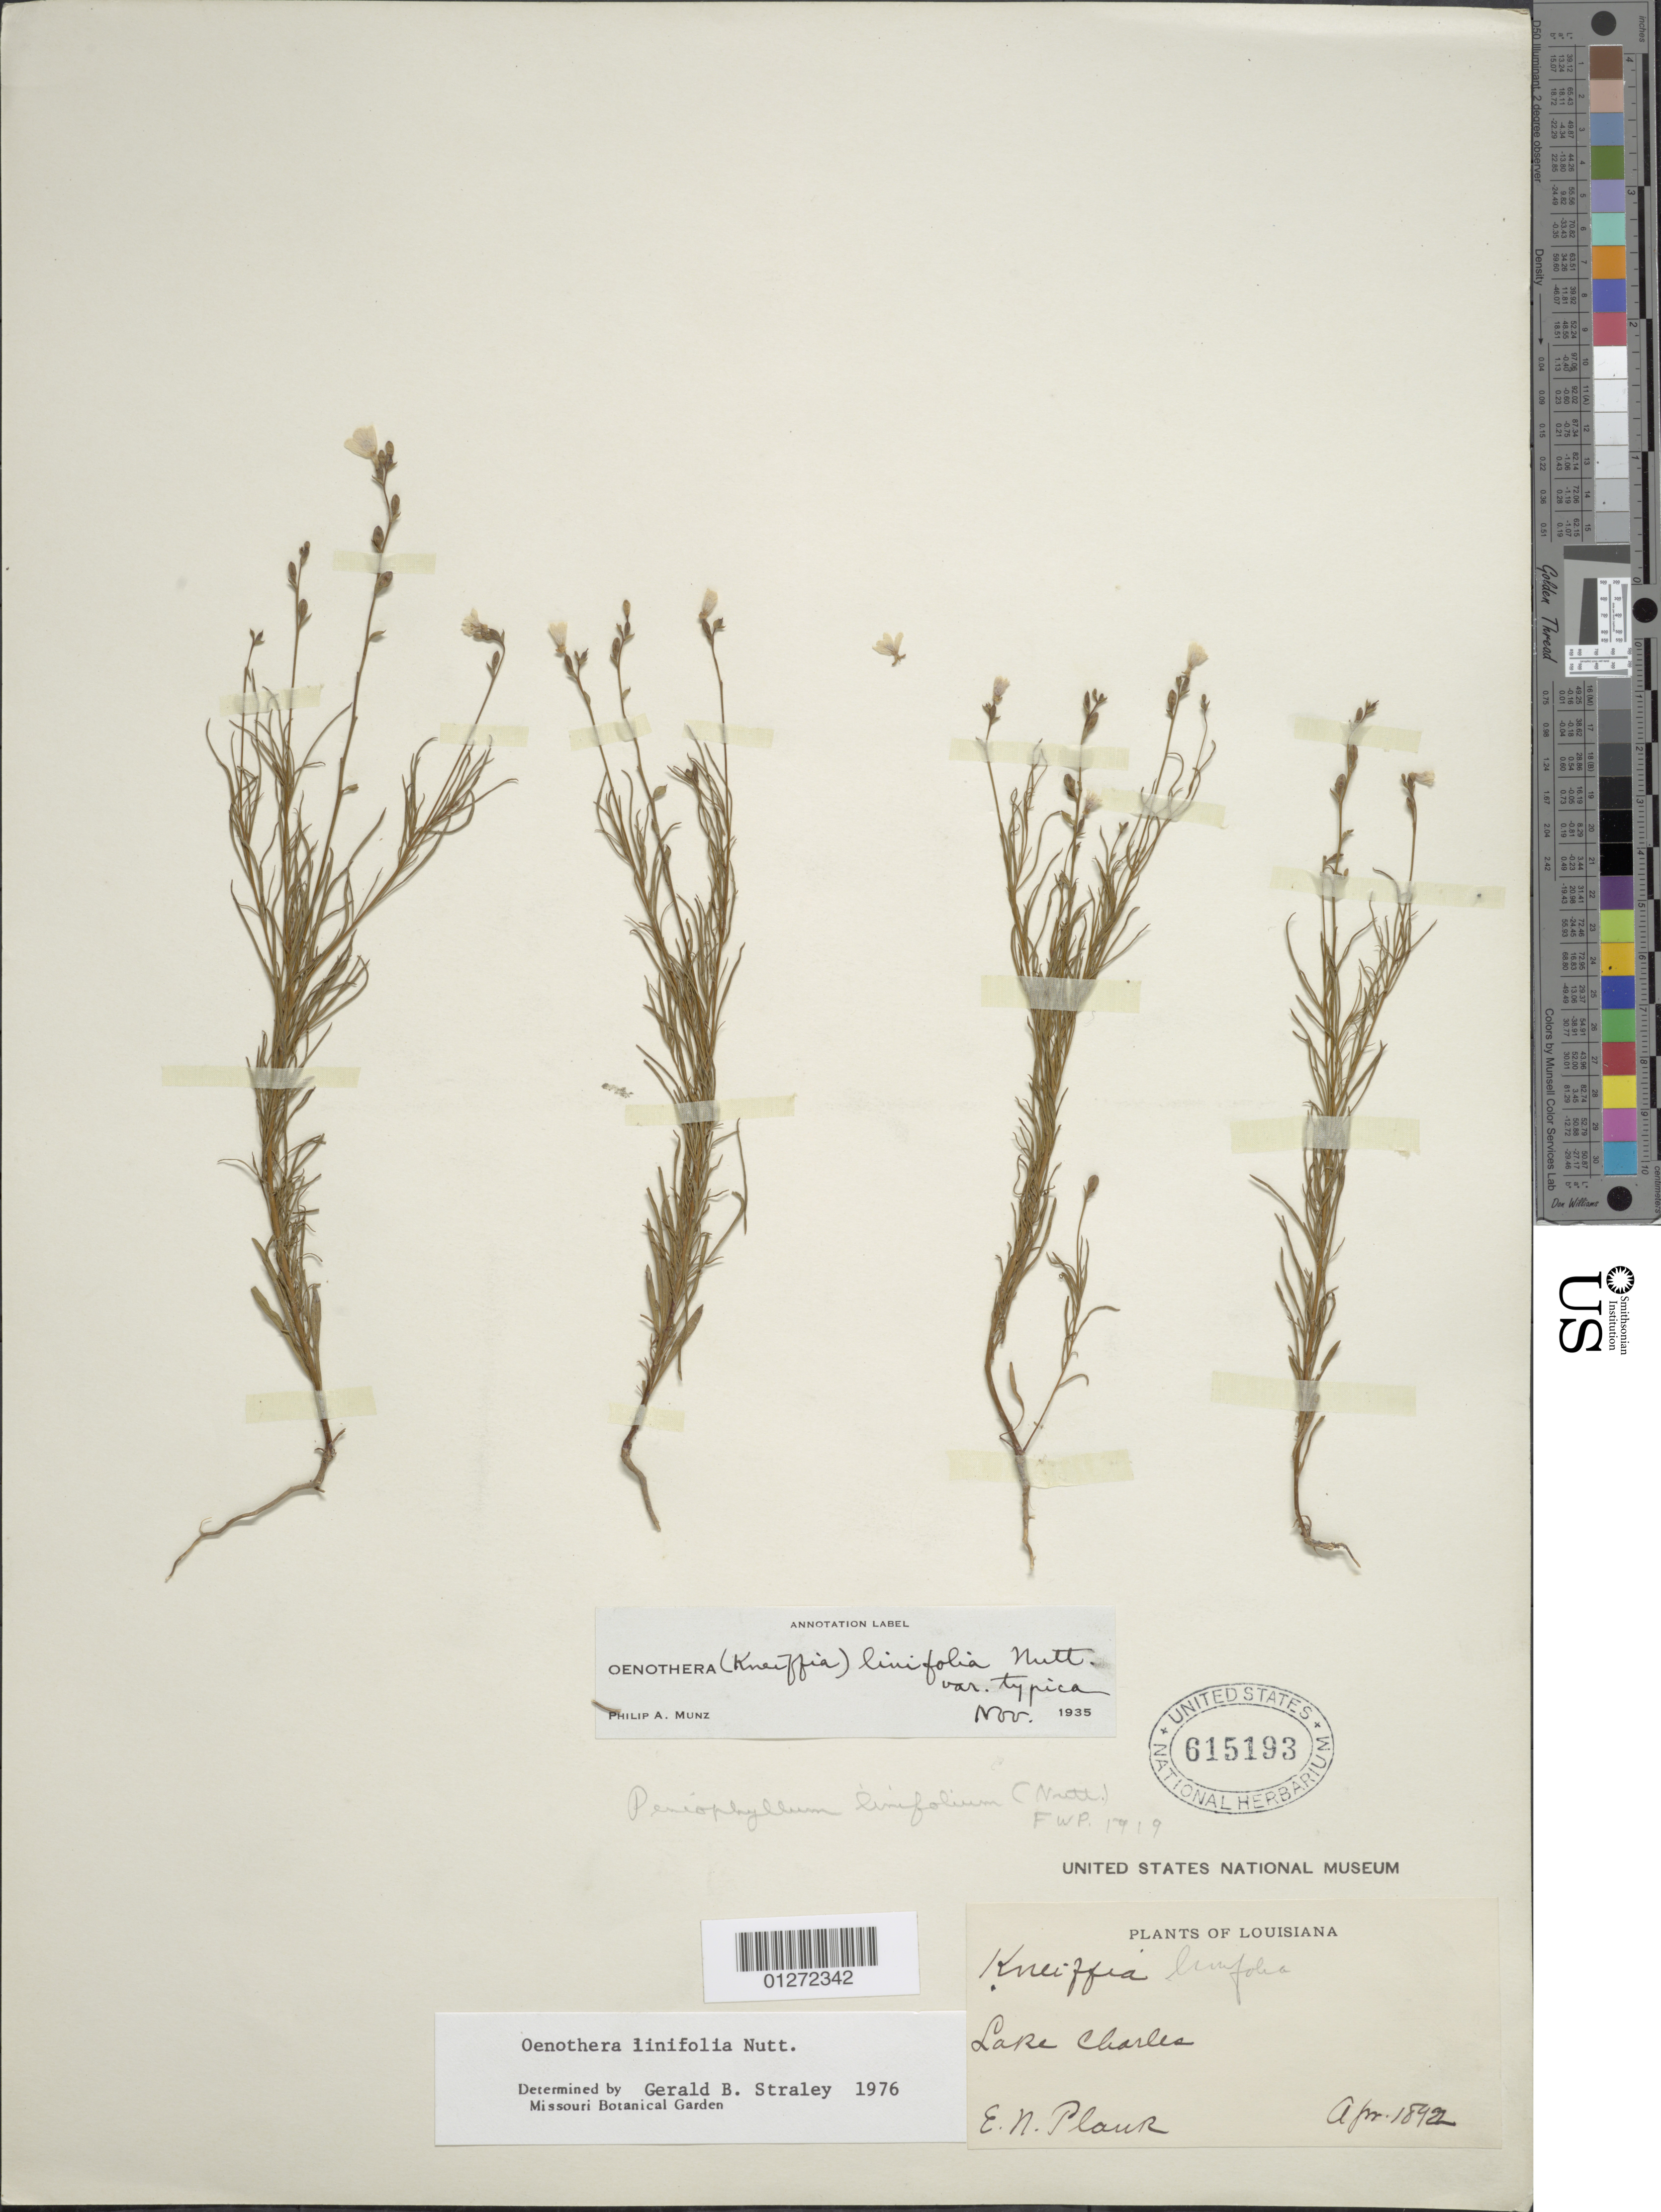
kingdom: Plantae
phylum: Tracheophyta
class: Magnoliopsida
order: Myrtales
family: Onagraceae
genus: Oenothera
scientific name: Oenothera linifolia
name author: Nutt.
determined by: Straley, G. B.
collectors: E. Plank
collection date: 1892-04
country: United States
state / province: Louisiana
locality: Lake Charles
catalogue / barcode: US 615193